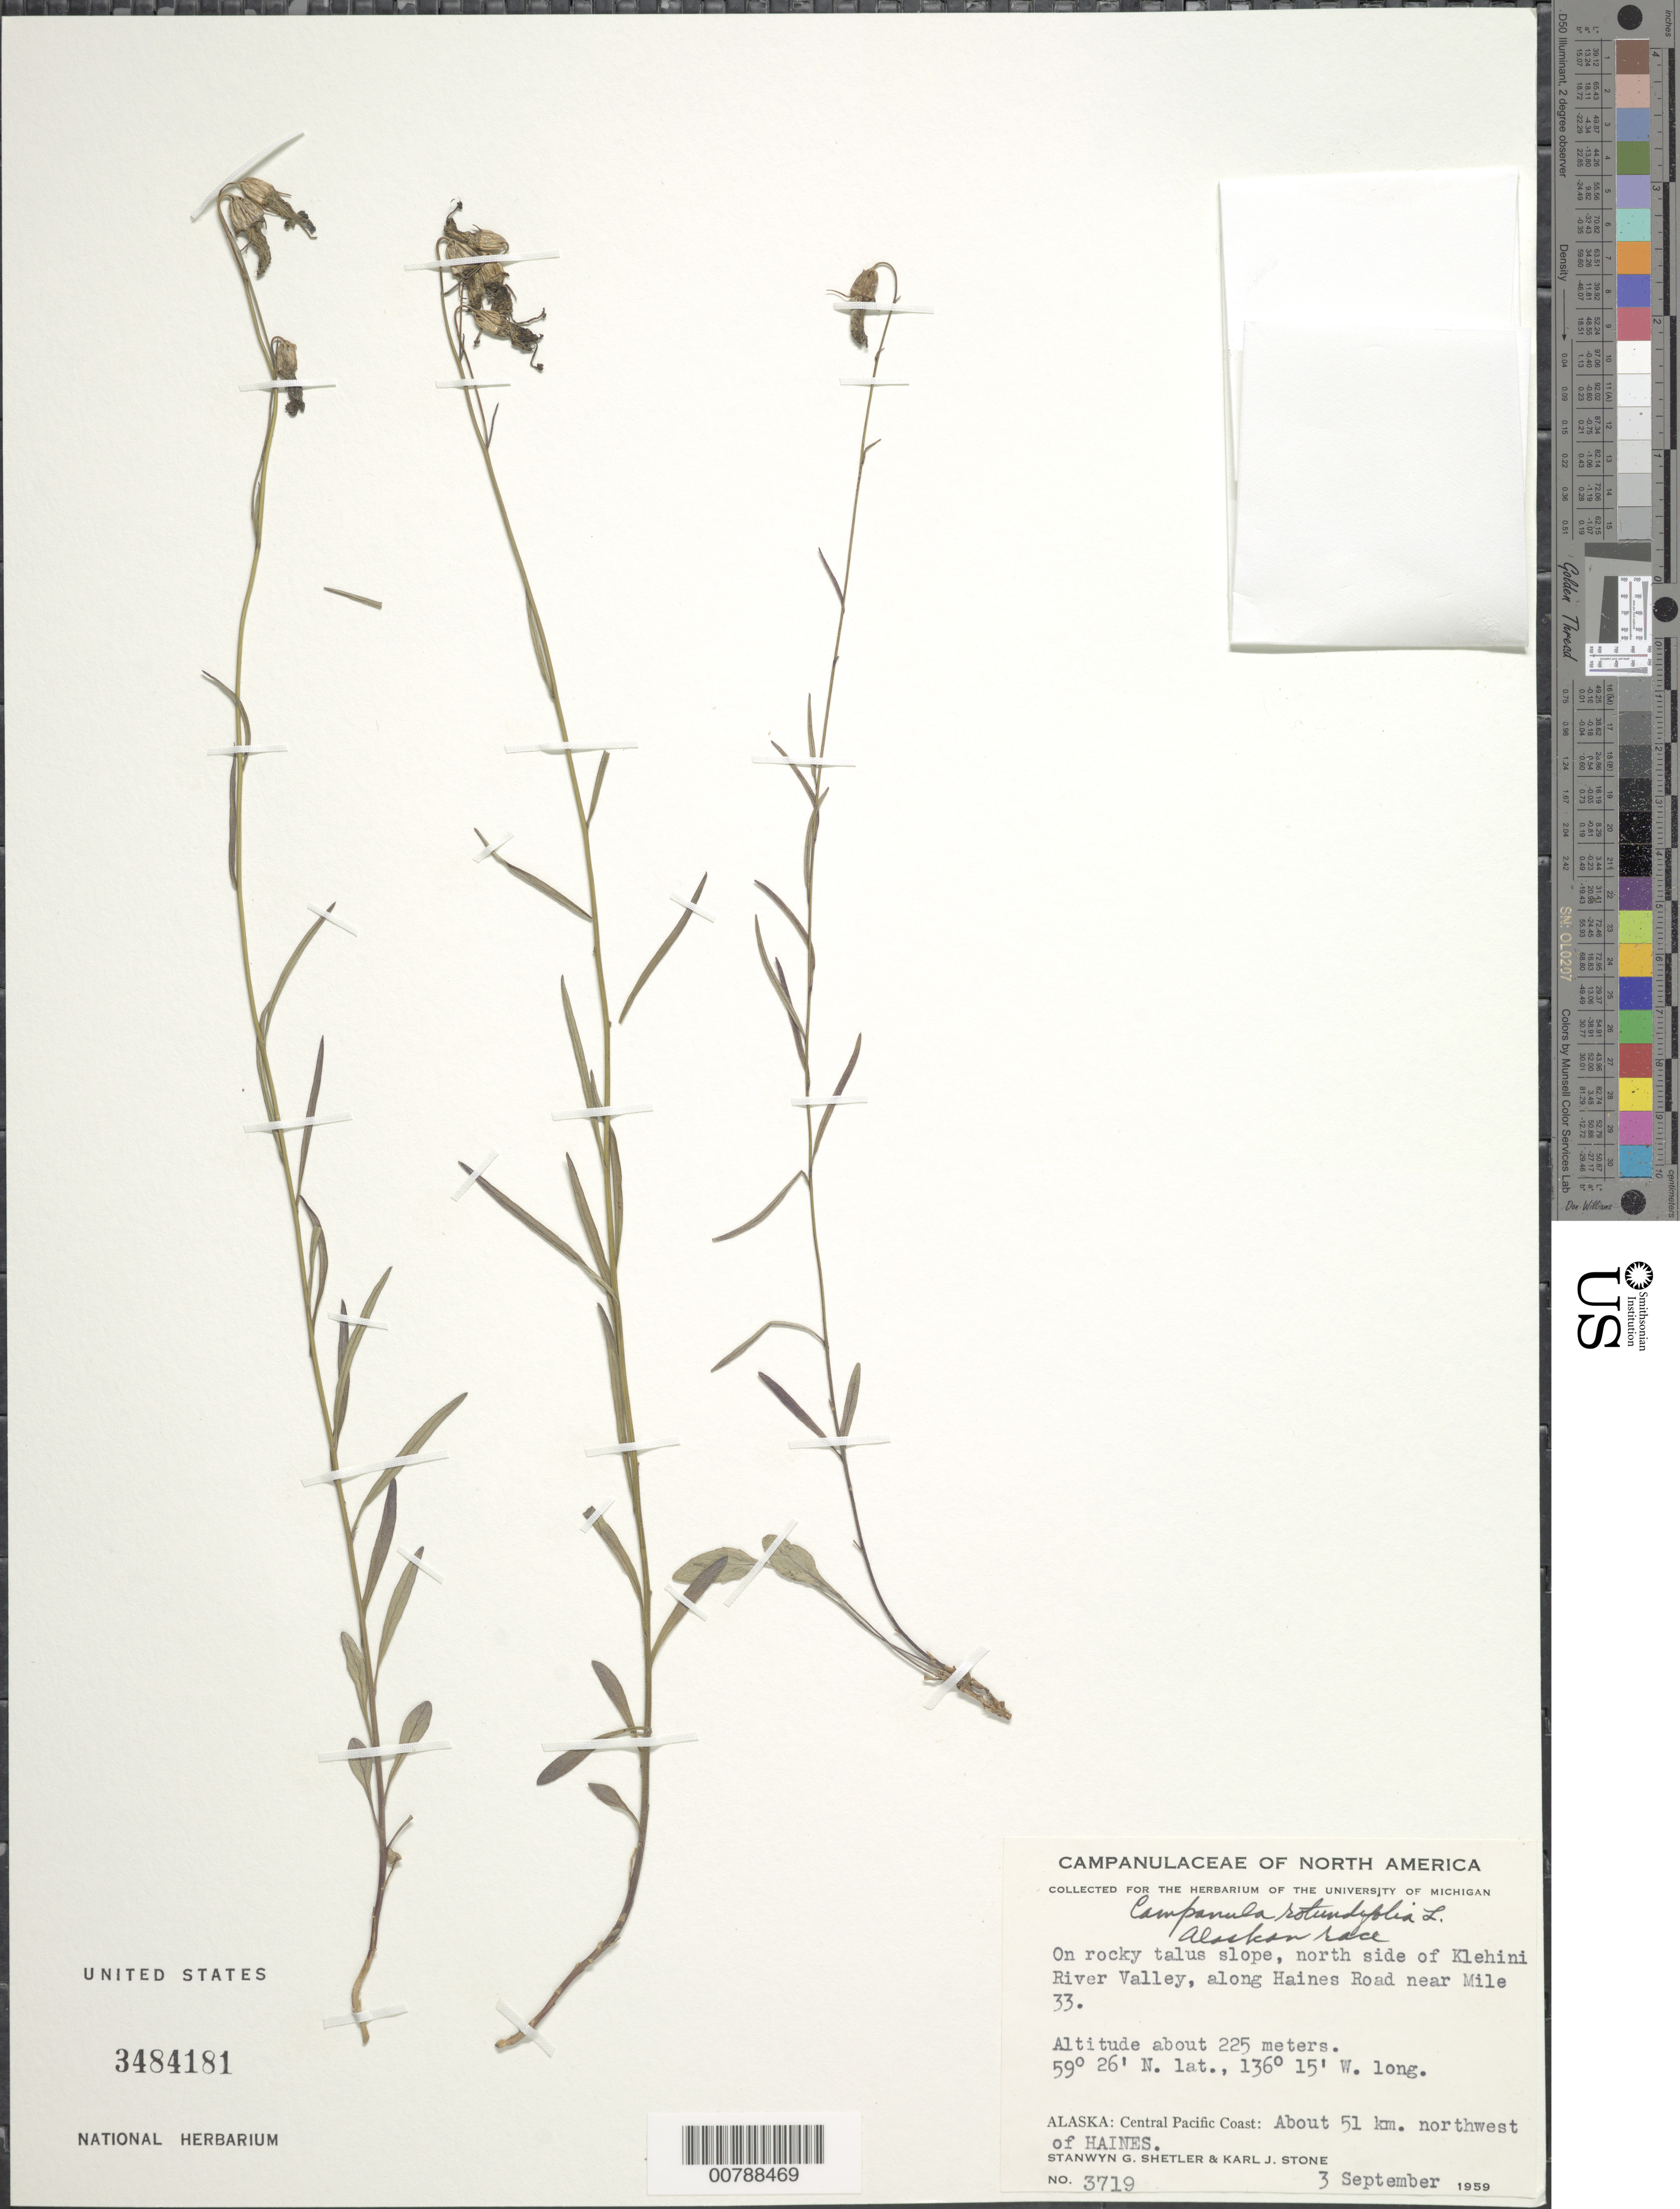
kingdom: Plantae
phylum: Tracheophyta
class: Magnoliopsida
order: Asterales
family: Campanulaceae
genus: Campanula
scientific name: Campanula rotundifolia L. Alaskan race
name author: L.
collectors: S. Shetler & K. J. Stone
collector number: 3719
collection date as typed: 3 September 1959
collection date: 1959-09-03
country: United States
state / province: Alaska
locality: North side of Klehini River Valley, along Haines Road near Mile 33. About 51 km northwest of Haines.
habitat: On rocky talus slope.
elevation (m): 225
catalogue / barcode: US 3484181